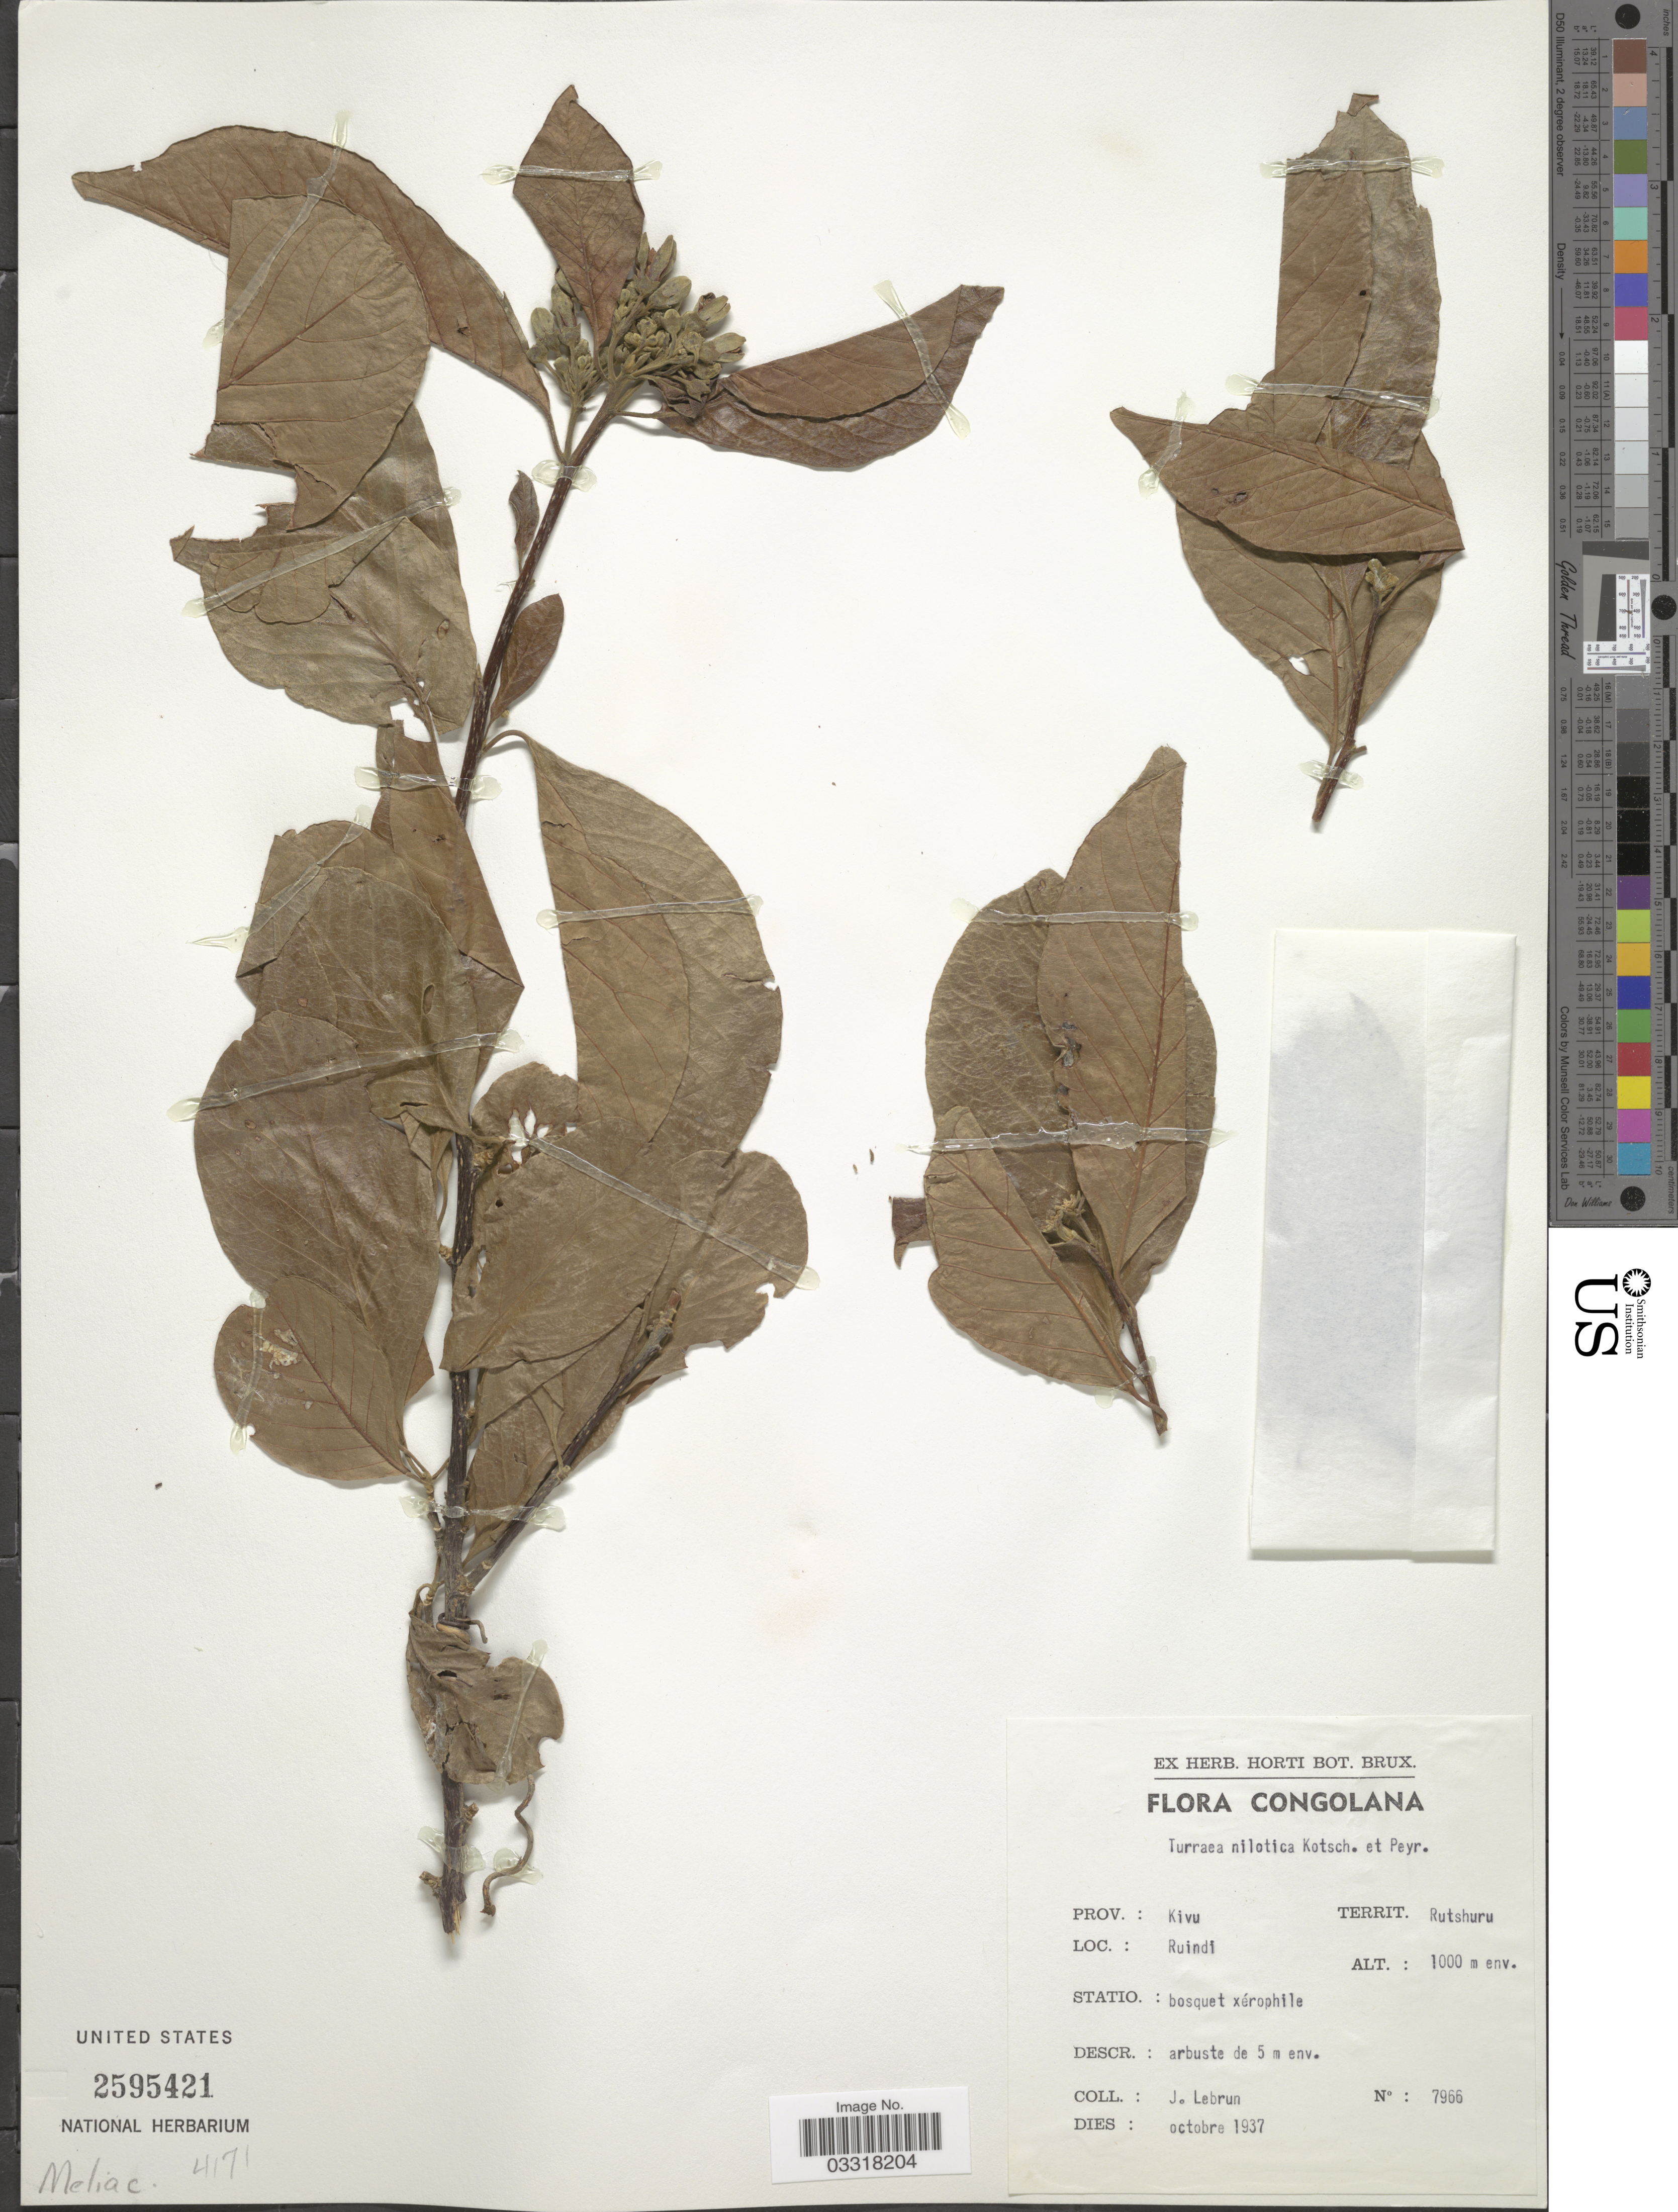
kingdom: Plantae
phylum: Tracheophyta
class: Magnoliopsida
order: Sapindales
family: Meliaceae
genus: Turraea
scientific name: Turraea nilotica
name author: Kotschy & Peyr.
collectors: J. A. Lebrun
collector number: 7966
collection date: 1937-10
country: Congo, Democratic Republic of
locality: Prov. Kivu. Territ. Rutshuru. Ruindi.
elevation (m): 1000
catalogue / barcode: US 2595421